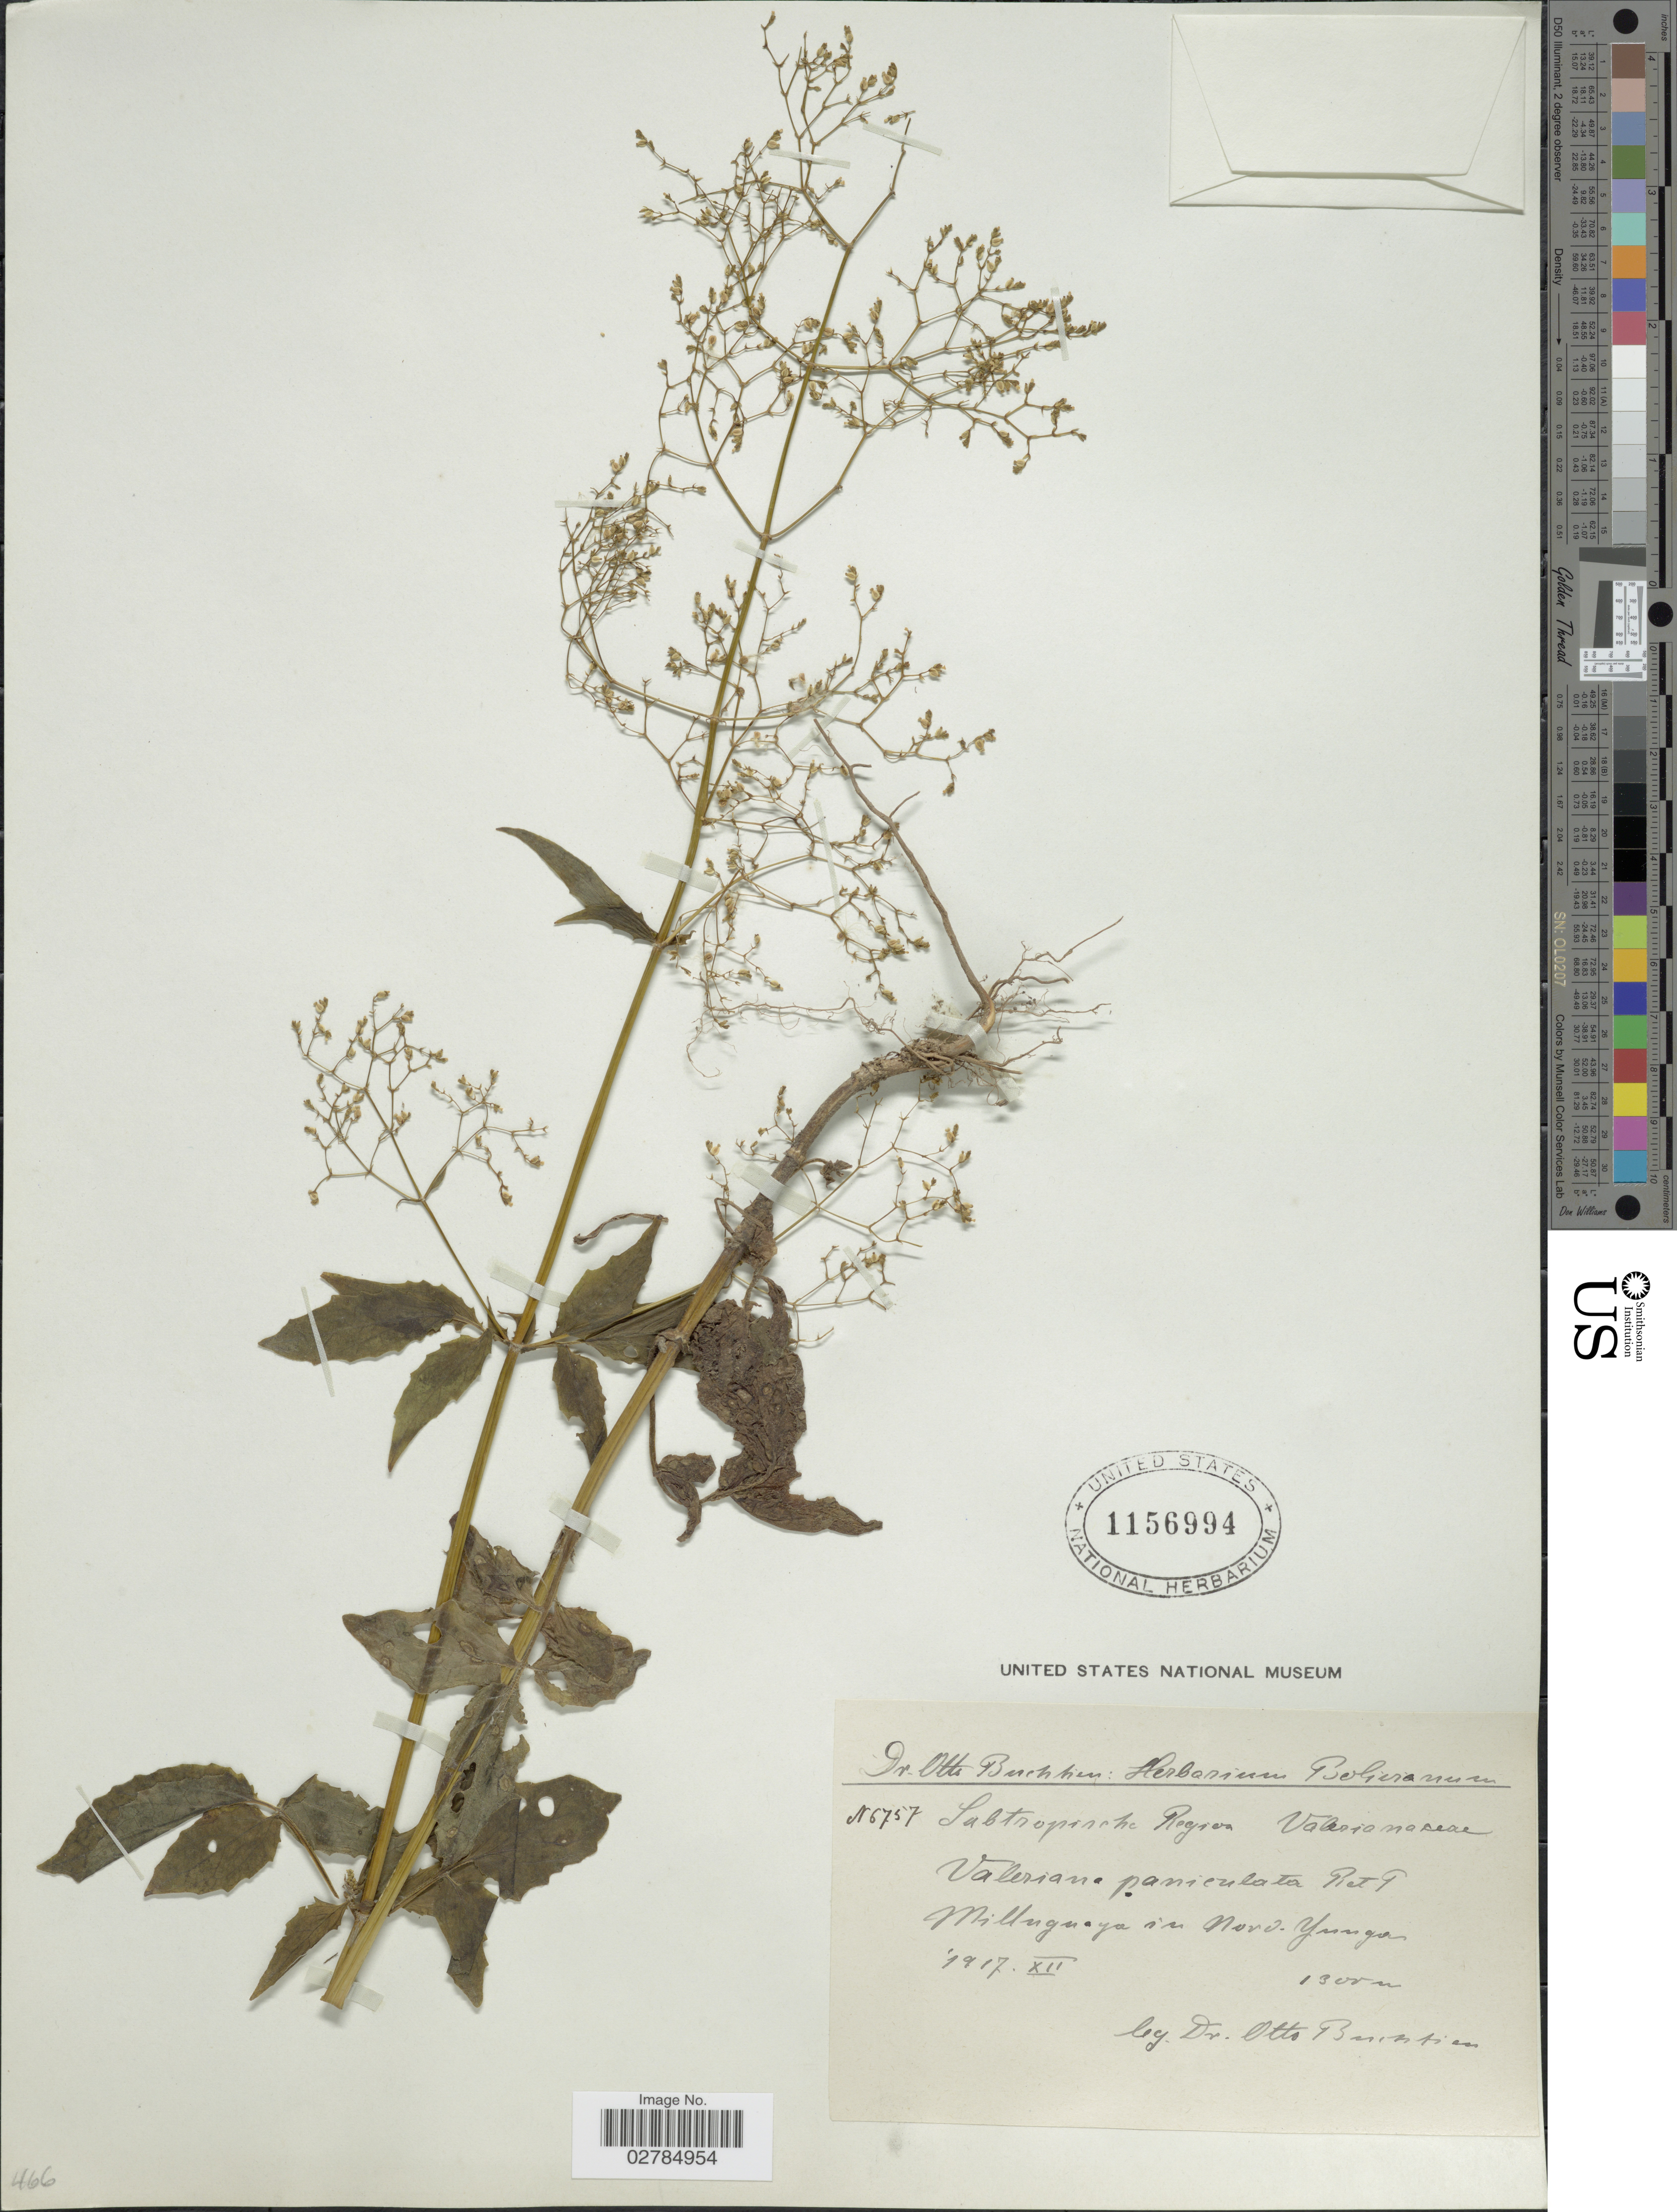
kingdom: Plantae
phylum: Tracheophyta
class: Magnoliopsida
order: Dipsacales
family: Caprifoliaceae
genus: Valeriana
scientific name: Valeriana paniculata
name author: Ruiz & Pav.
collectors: O. Buchtien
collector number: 6757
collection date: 1917-12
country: Bolivia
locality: Milluguaya in Nord-Yungas.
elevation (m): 1300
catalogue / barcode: US 1156994